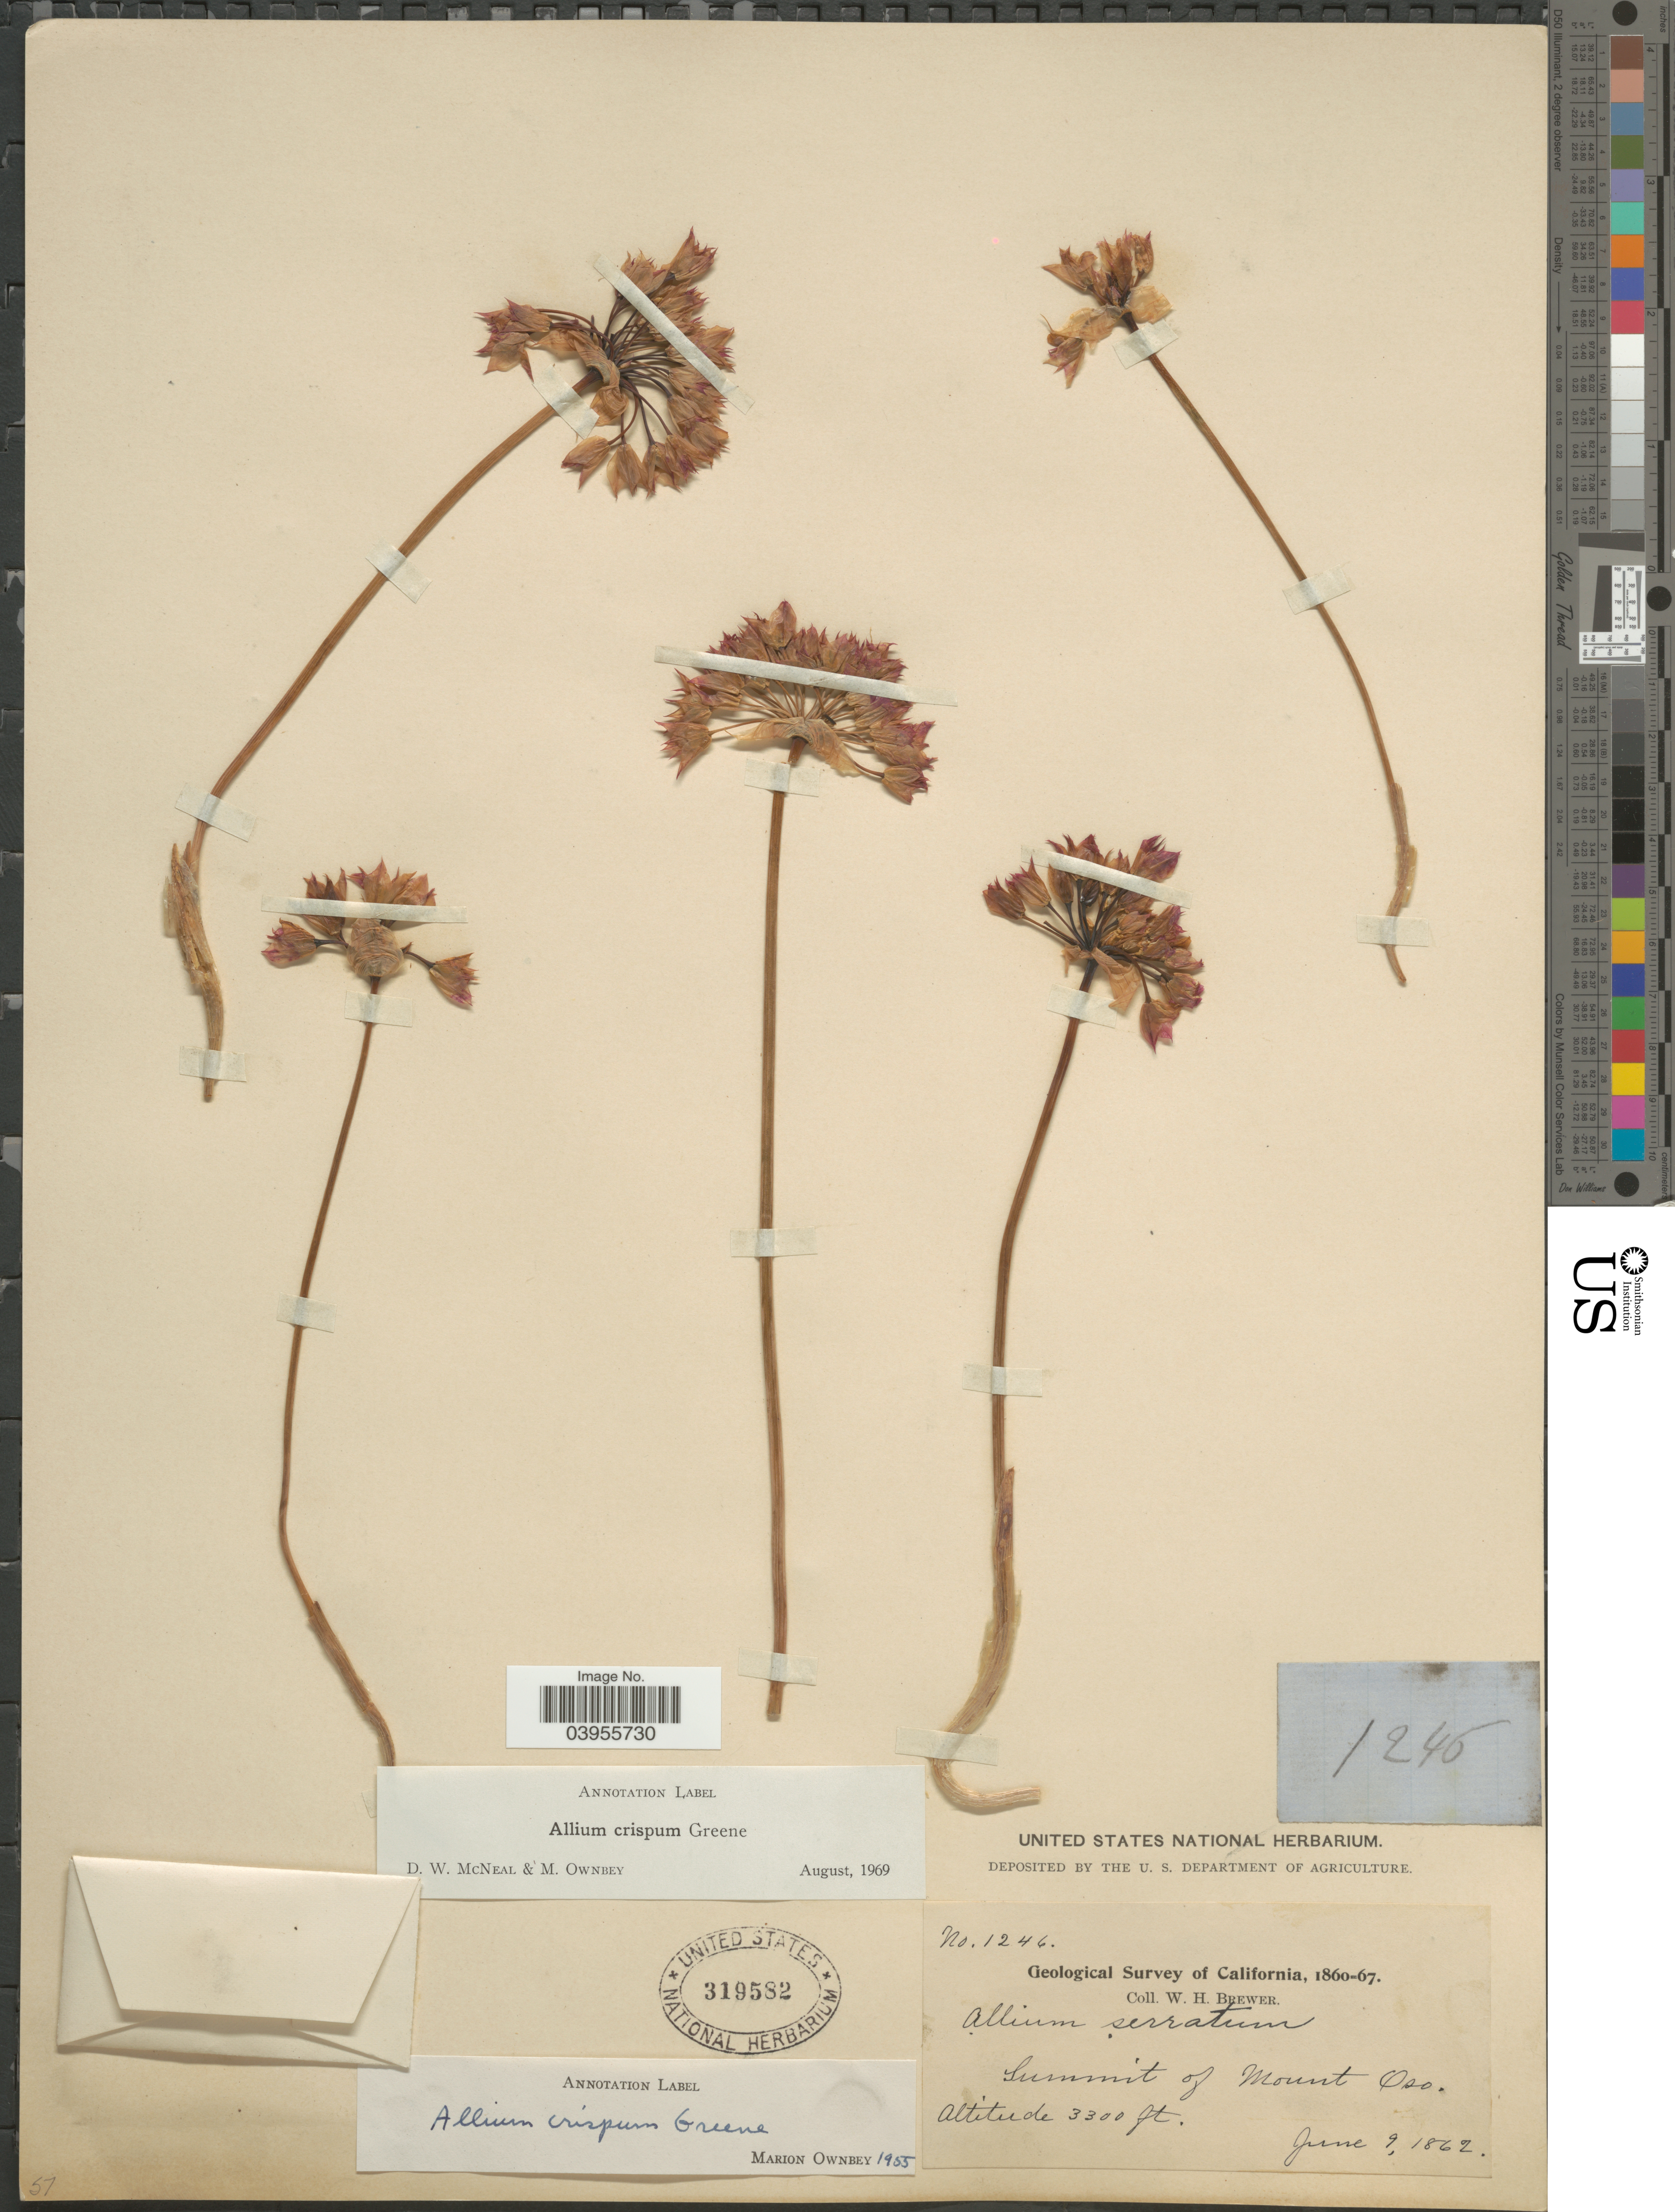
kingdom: Plantae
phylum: Tracheophyta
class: Liliopsida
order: Asparagales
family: Amaryllidaceae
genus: Allium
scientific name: Allium crispum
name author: Greene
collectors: W. H. Brewer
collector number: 1246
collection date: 1862-06-09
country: United States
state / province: California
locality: Summit of Mount Oso.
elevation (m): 1006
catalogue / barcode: US 319582